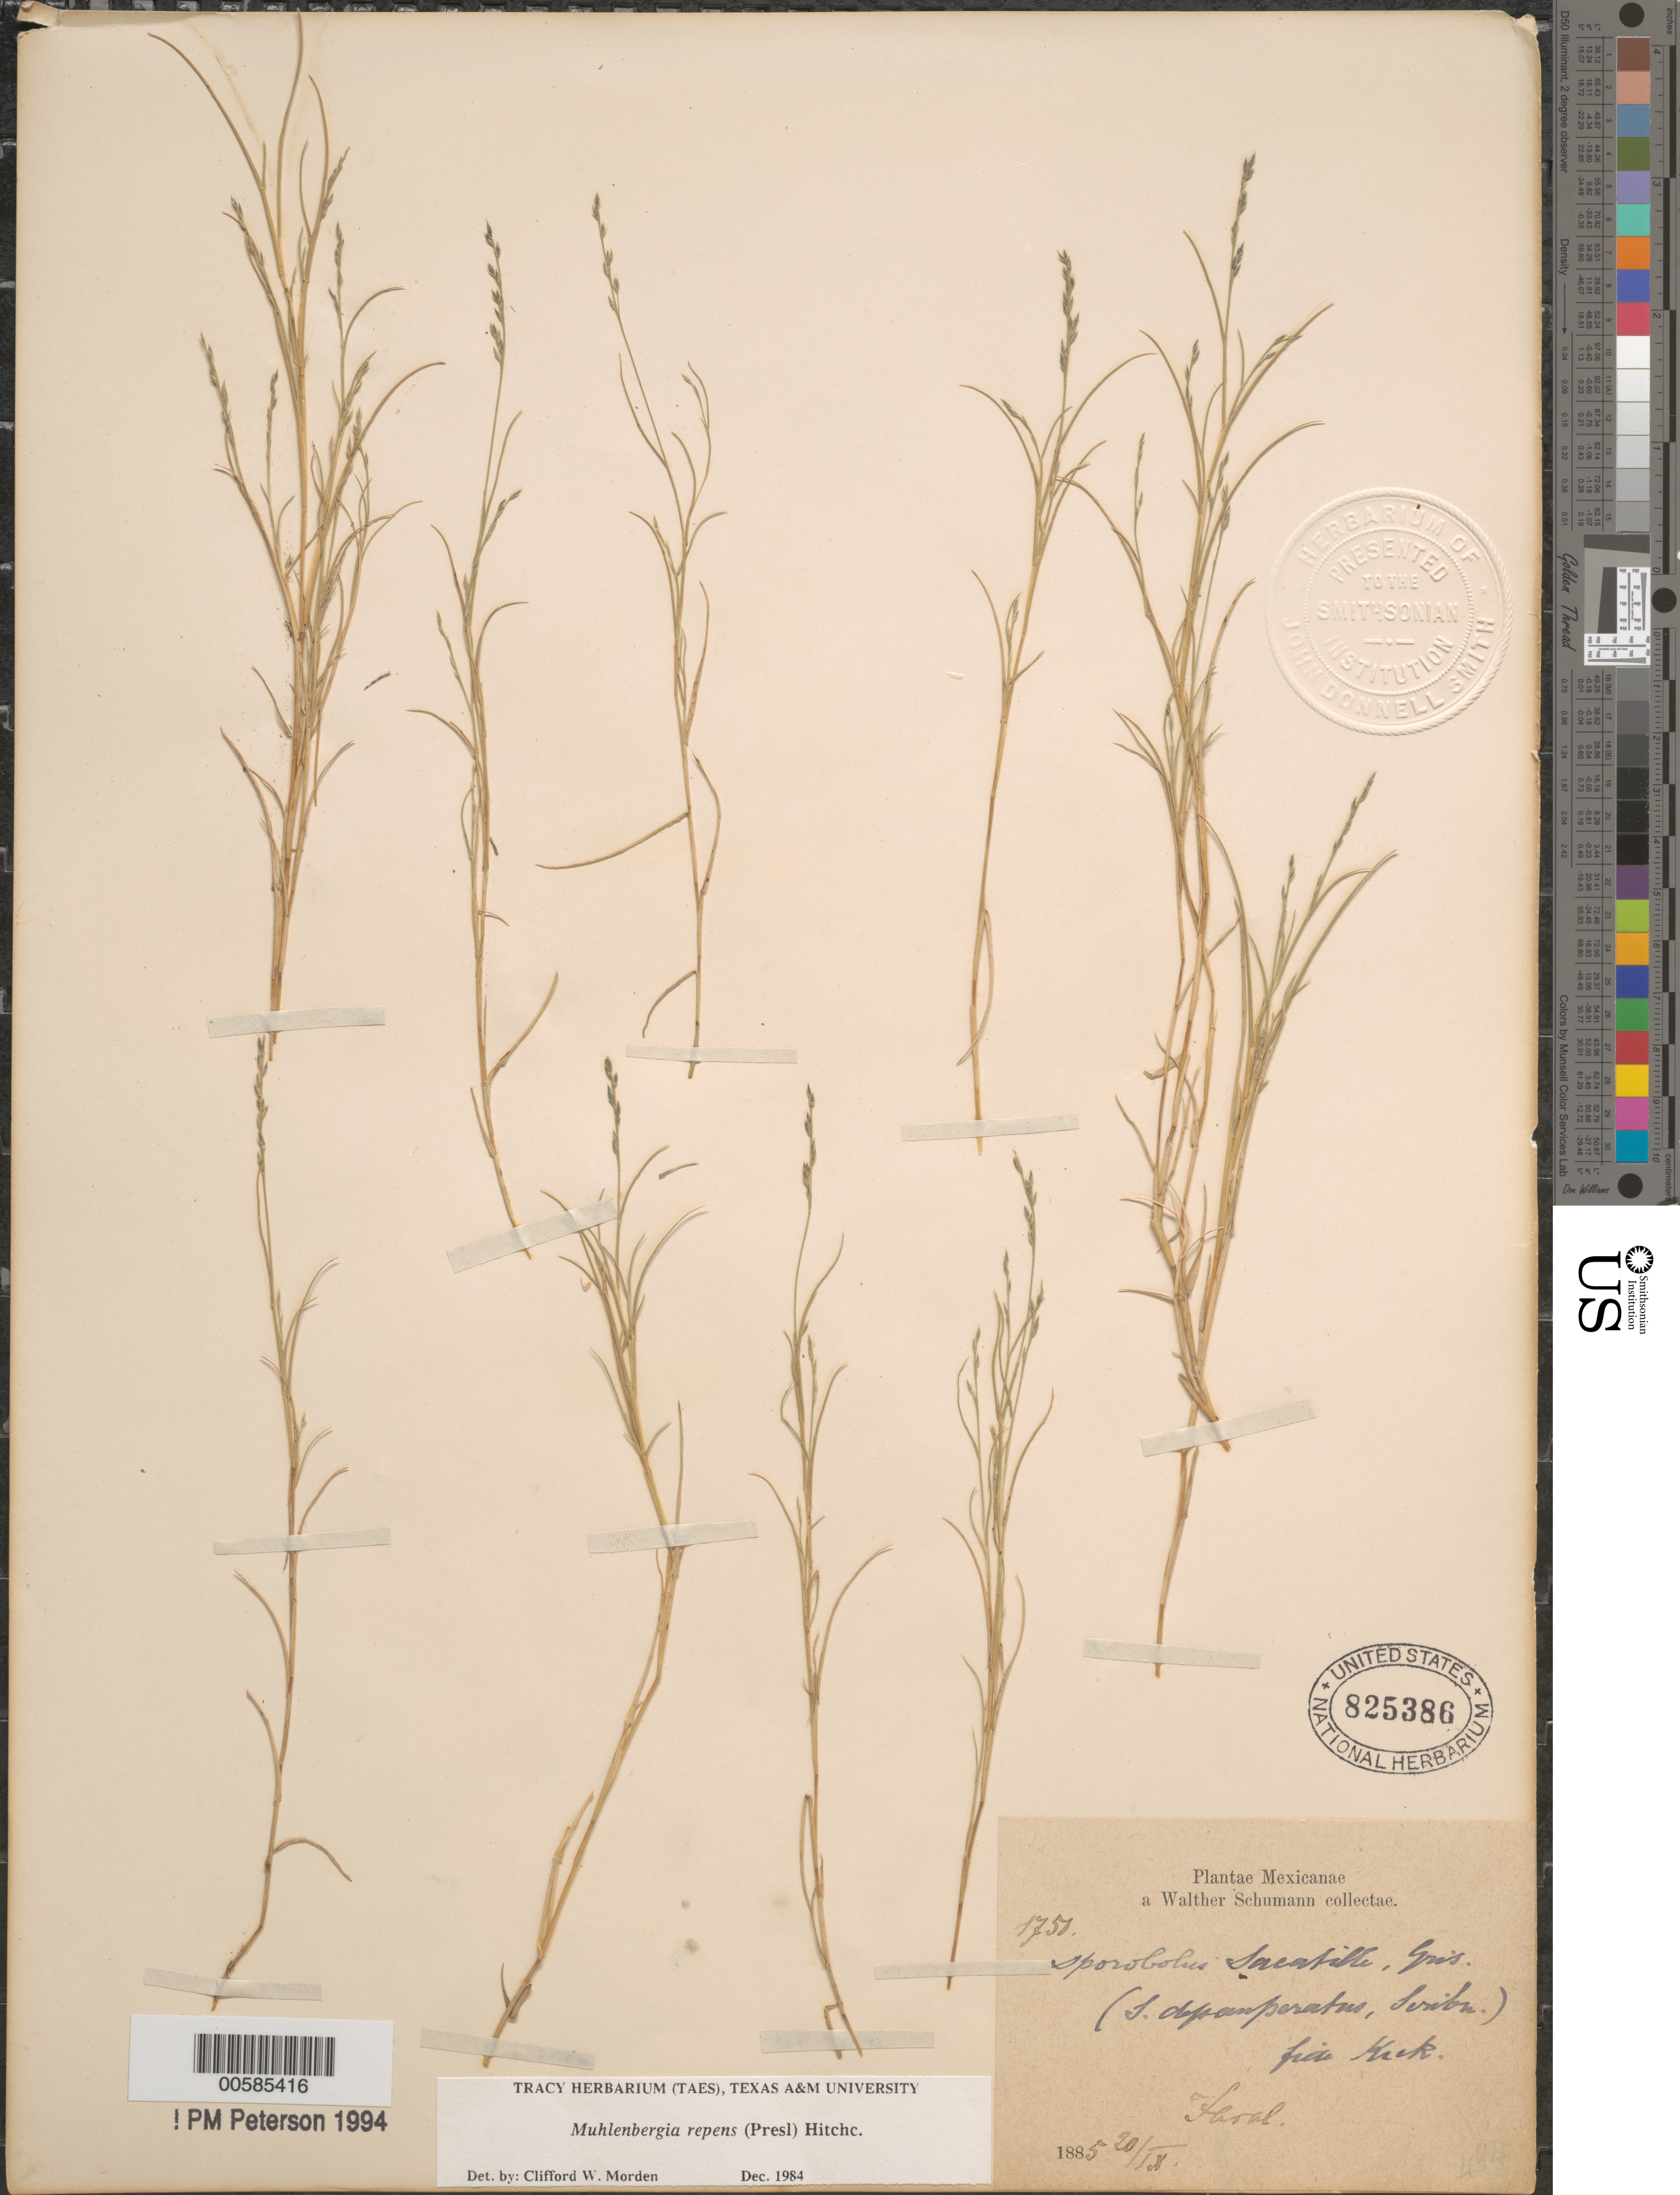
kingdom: Plantae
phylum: Tracheophyta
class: Liliopsida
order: Poales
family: Poaceae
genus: Muhlenbergia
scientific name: Muhlenbergia repens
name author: (J. Presl) Hitchc.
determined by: Morden, C. W.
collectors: S. Schumann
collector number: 1751;494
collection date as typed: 20 Nov 1885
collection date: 1885-11-20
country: Mexico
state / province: Durango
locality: San Ramon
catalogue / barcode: US 825386